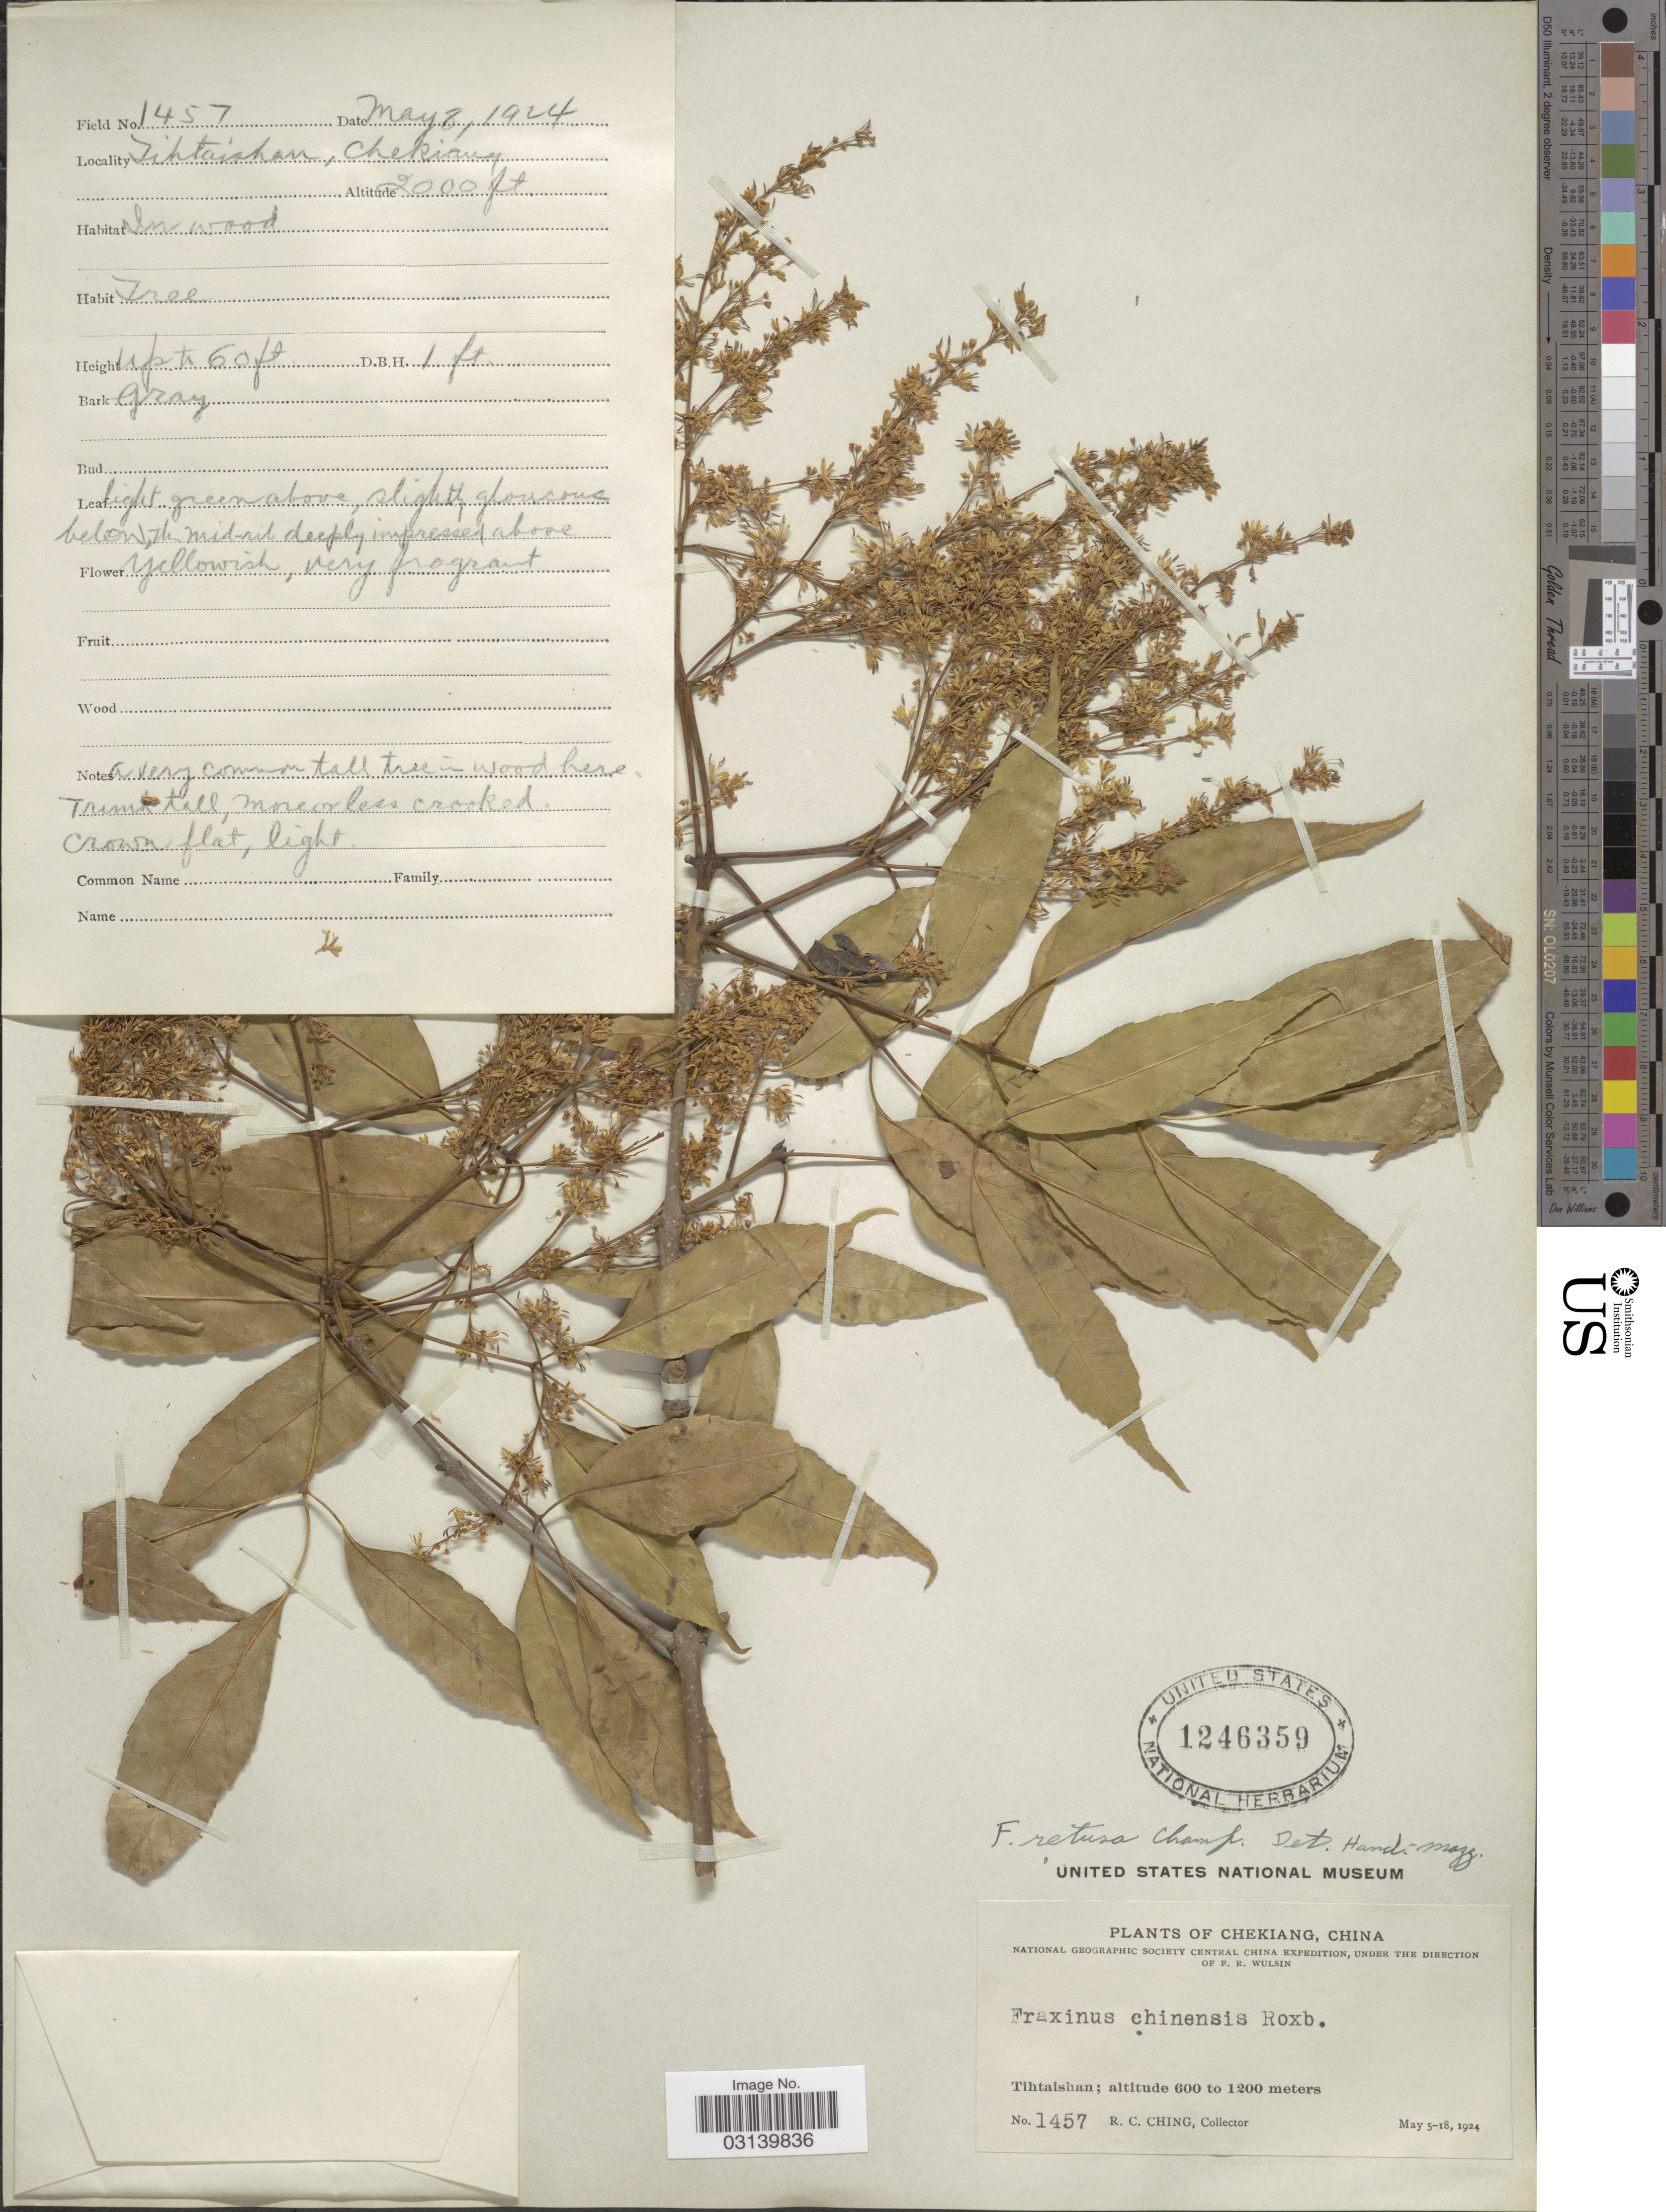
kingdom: Plantae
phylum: Tracheophyta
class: Magnoliopsida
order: Lamiales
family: Oleaceae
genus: Fraxinus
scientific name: Fraxinus championii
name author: Little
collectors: R. C. Ching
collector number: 1457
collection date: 1924-05-08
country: China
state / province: Zhejiang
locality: Chekiang. Tihtaishan.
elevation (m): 610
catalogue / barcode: US 1246359